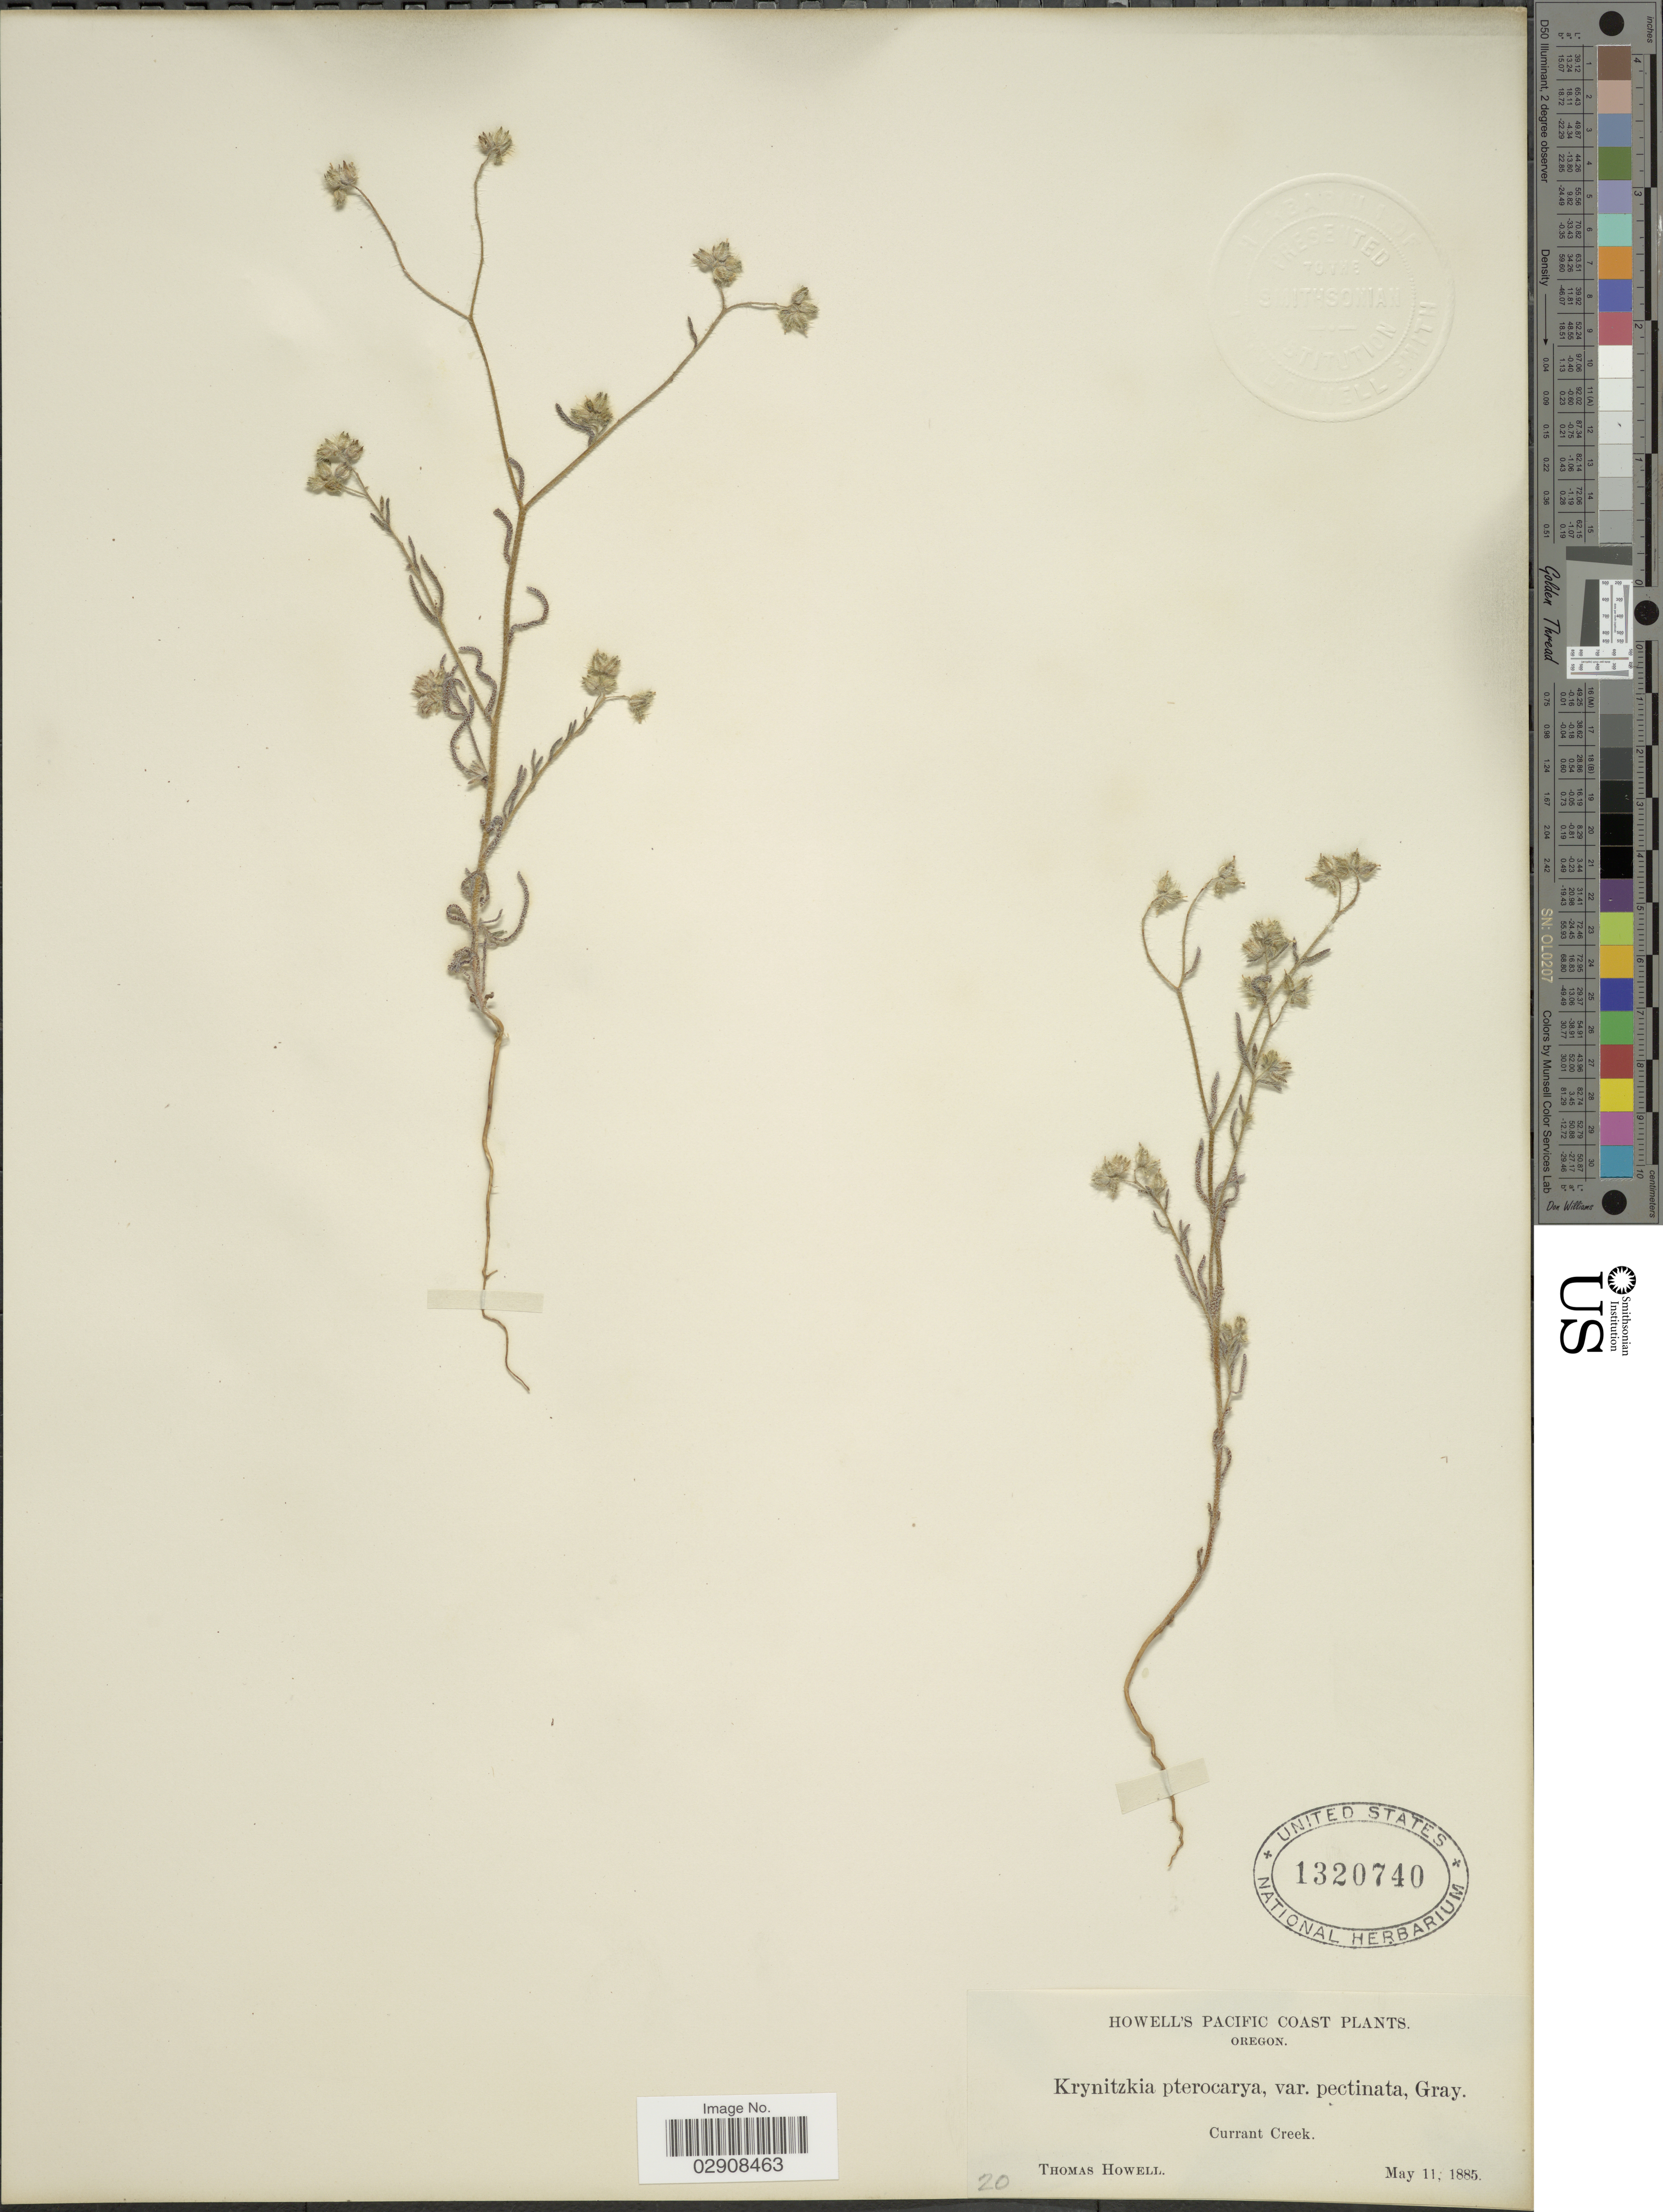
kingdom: Plantae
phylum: Tracheophyta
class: Magnoliopsida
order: Boraginales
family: Boraginaceae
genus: Cryptantha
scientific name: Cryptantha pterocarya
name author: (Torr.) Greene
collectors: T. Howell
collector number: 20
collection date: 1885-05-11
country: United States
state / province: Oregon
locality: Pacific Coast. Currant Creek.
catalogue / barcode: US 1320740